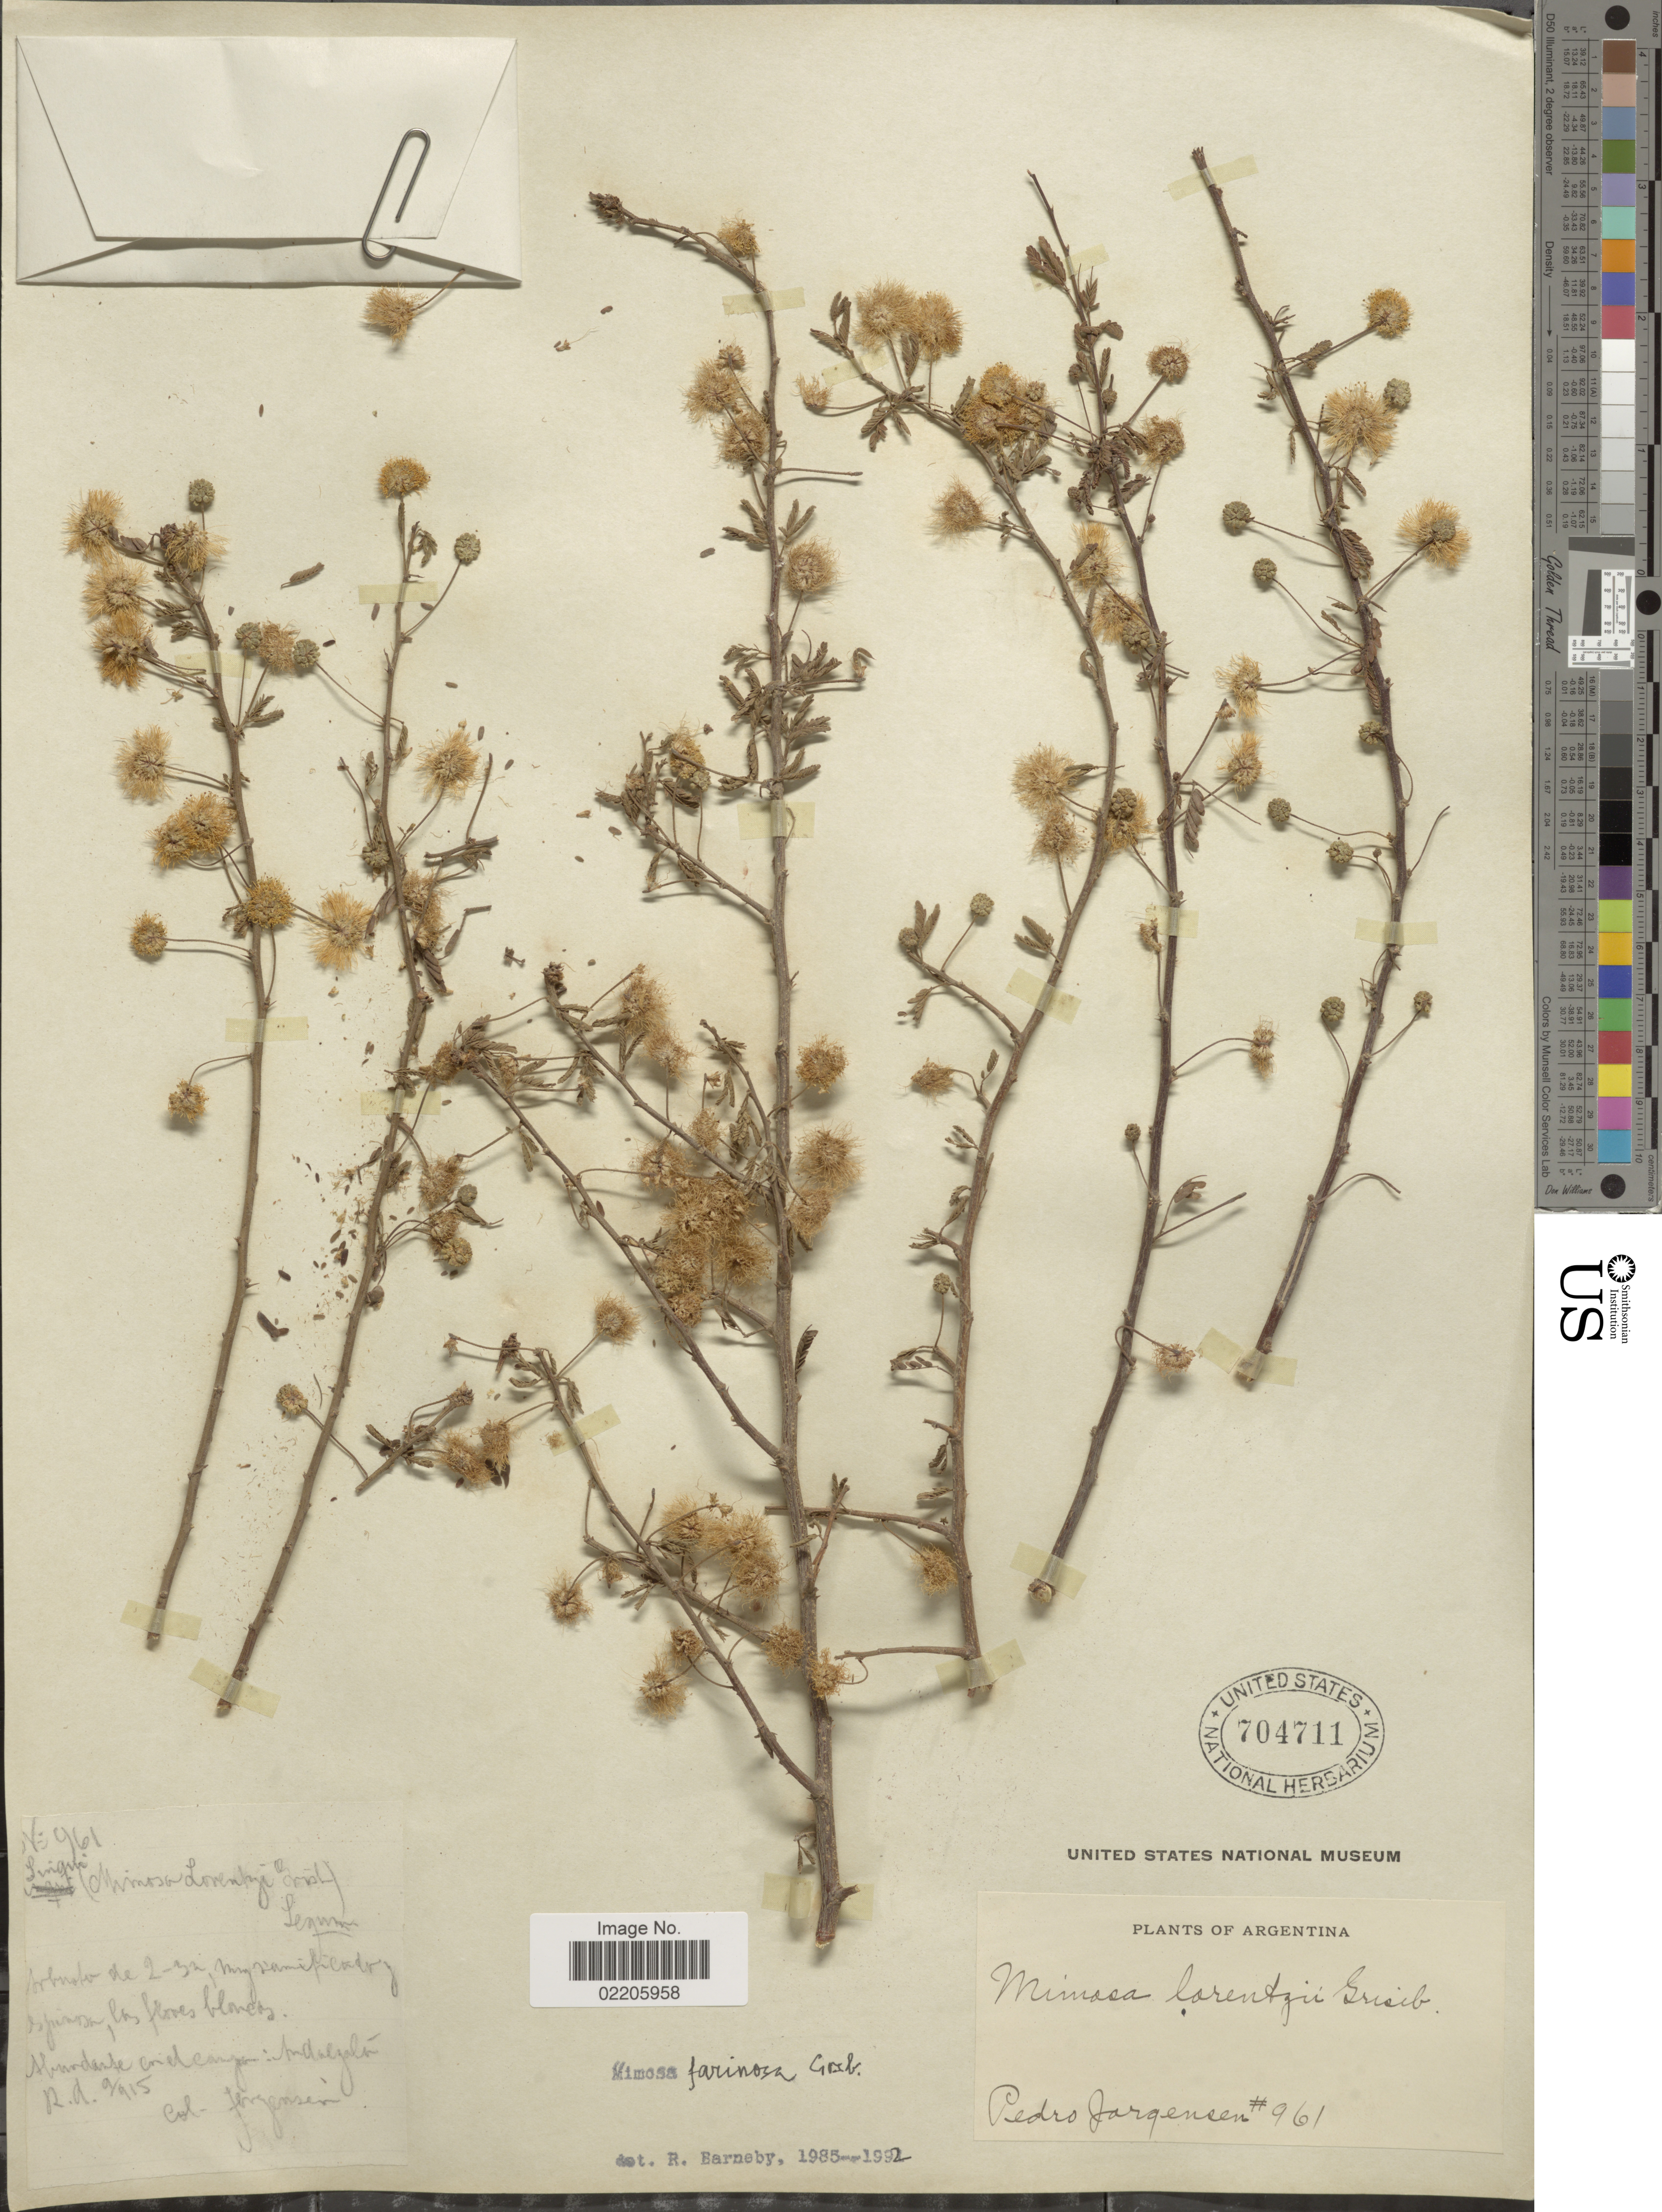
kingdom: Plantae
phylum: Tracheophyta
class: Magnoliopsida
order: Fabales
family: Fabaceae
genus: Mimosa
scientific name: Mimosa farinosa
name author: Griseb.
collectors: P. Jörgensen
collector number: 961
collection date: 1915-09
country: Argentina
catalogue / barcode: US 704711